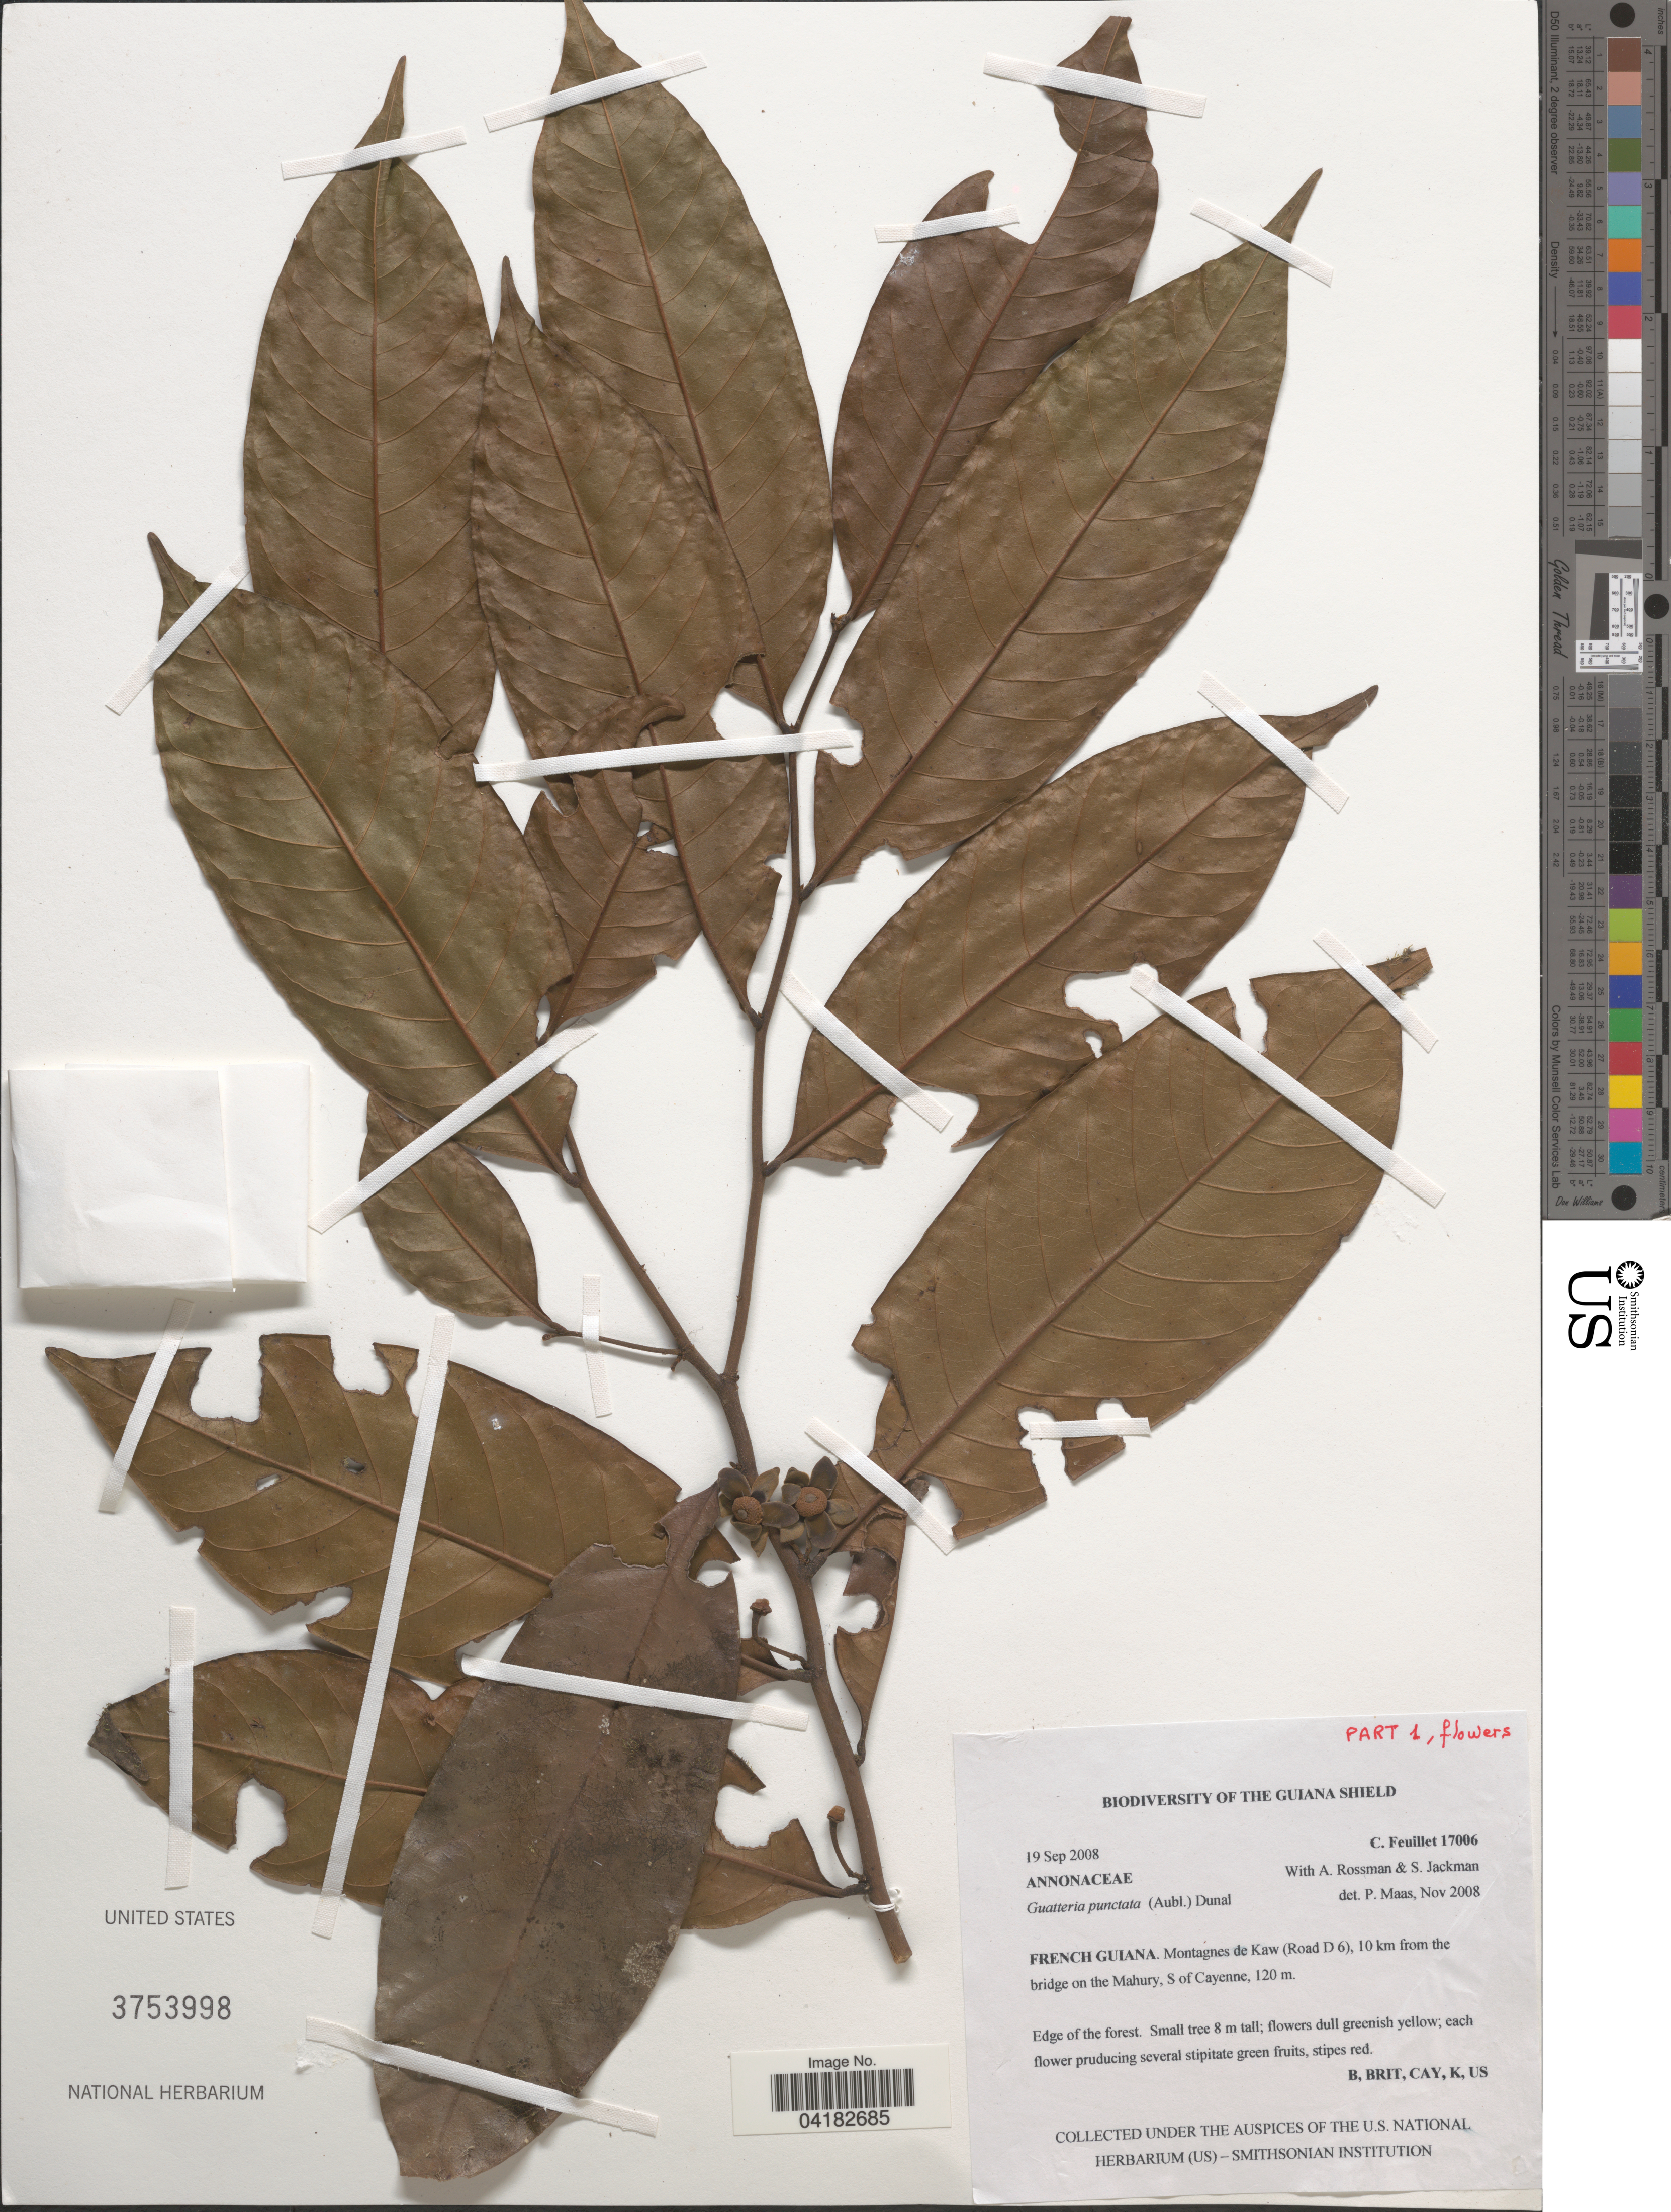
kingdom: Plantae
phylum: Tracheophyta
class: Magnoliopsida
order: Magnoliales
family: Annonaceae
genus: Guatteria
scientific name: Guatteria punctata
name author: (Aubl.) R.A. Howard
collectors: C. Feuillet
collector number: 17006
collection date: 2008-09-19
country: French Guiana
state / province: Cayenne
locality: The Guiana Shield. Montagnes de Kaw (Road D 6), 10 km from the bridge on the Mahury, S of Cayenne.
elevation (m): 120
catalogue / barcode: US 3753998